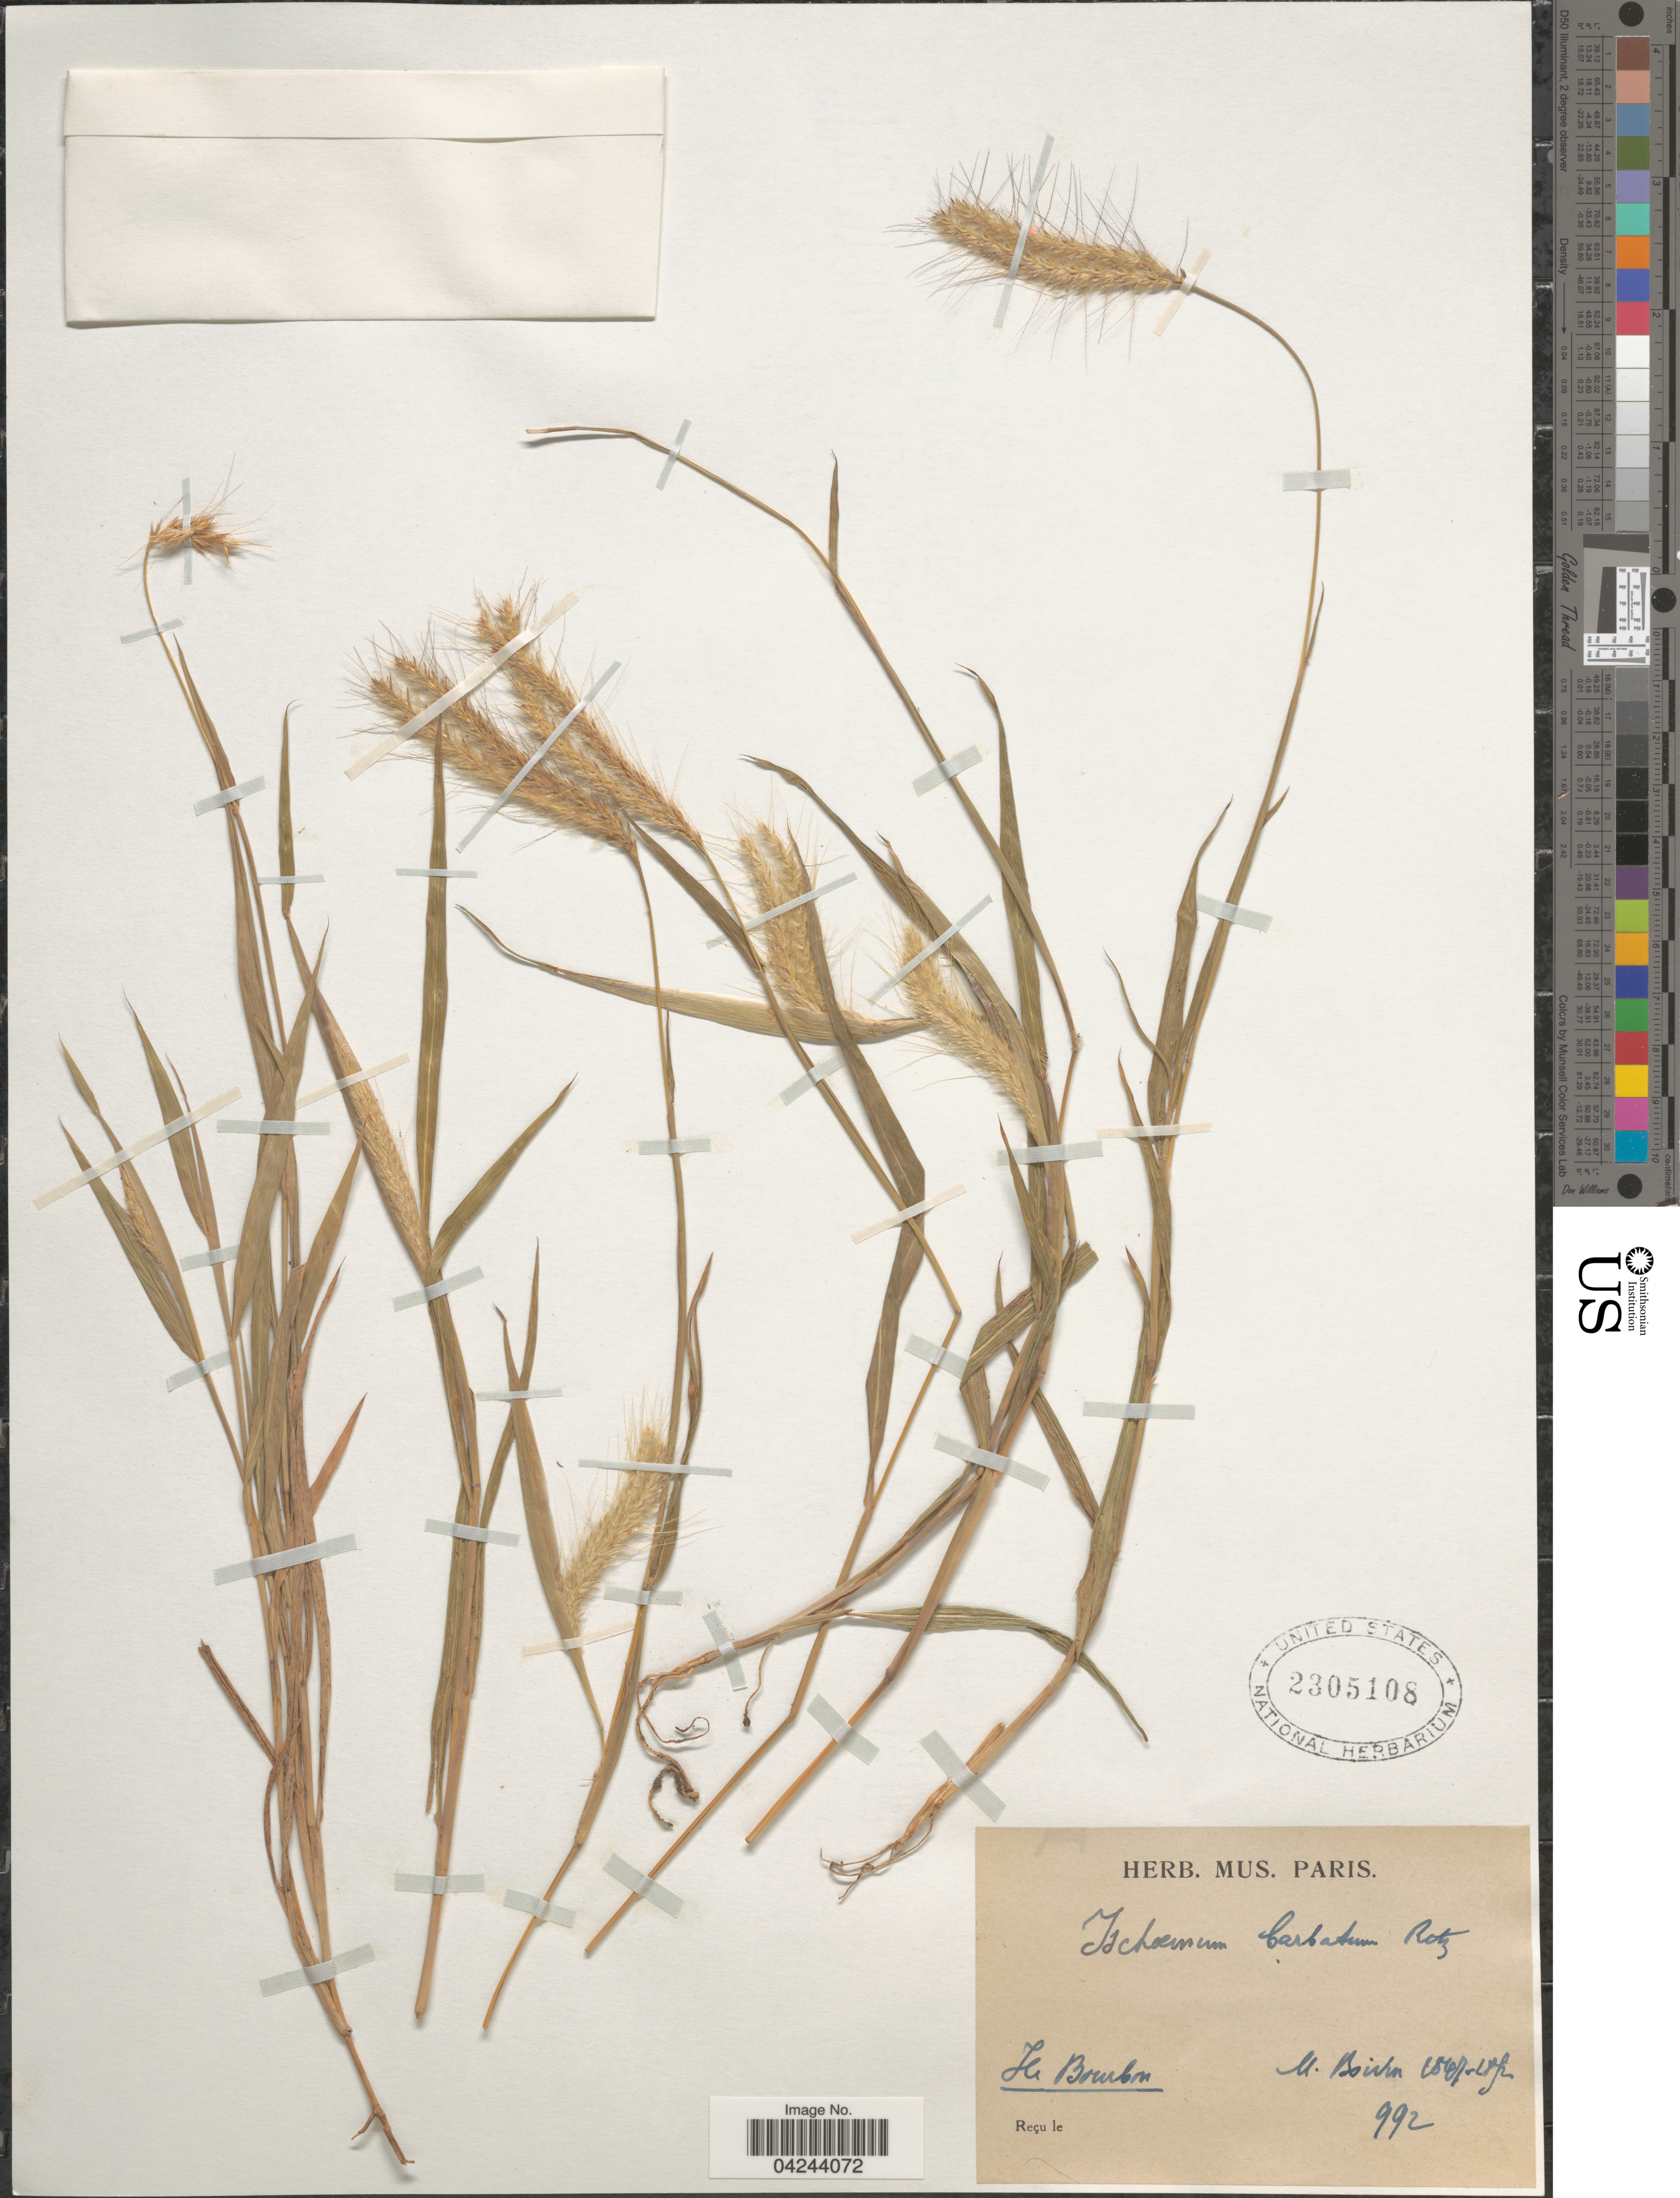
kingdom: Plantae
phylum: Tracheophyta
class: Liliopsida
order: Poales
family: Poaceae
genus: Ischaemum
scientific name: Ischaemum barbatum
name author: Blume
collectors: M. Boivin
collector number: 992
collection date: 1847/1852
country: Réunion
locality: Ile Bourbon.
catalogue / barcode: US 2305108